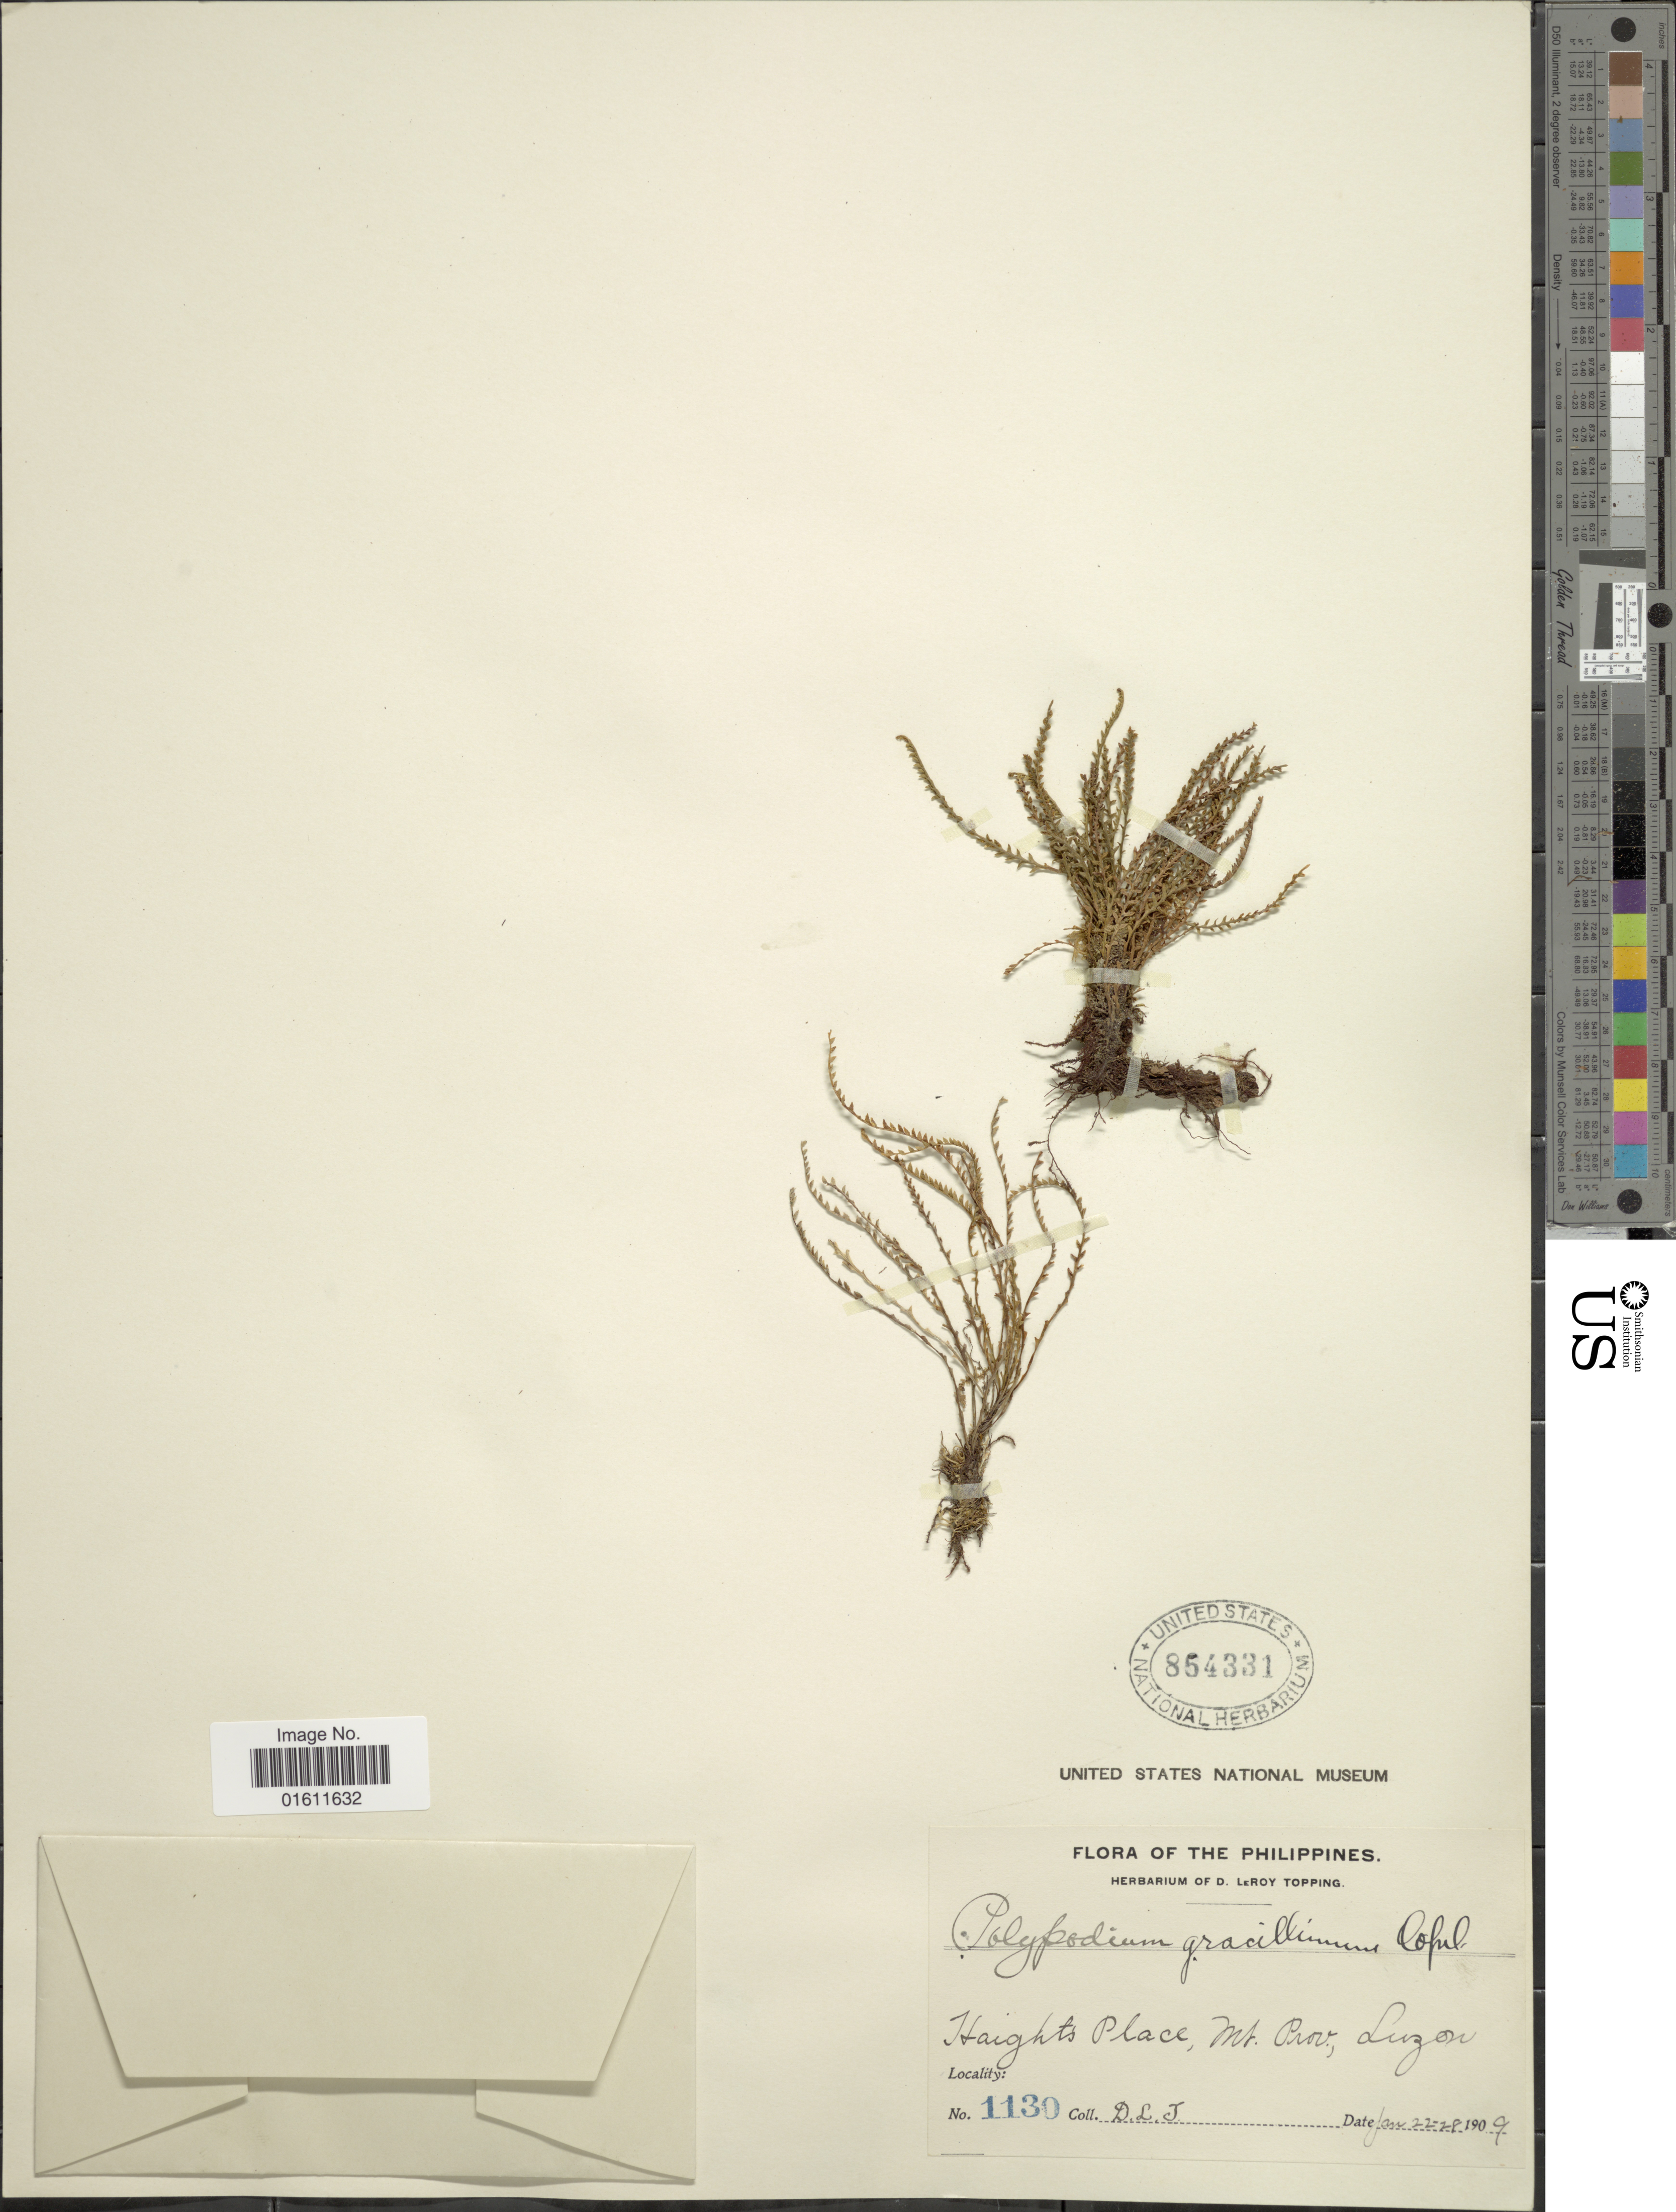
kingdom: Plantae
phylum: Tracheophyta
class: Polypodiopsida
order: Polypodiales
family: Polypodiaceae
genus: Prosaptia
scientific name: Prosaptia cucullatus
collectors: D. L. Topping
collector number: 1130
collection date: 1909-01-22/1909-01-28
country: Philippines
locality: Haights Place, Mt. Prov., Luzon.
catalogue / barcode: US 854331